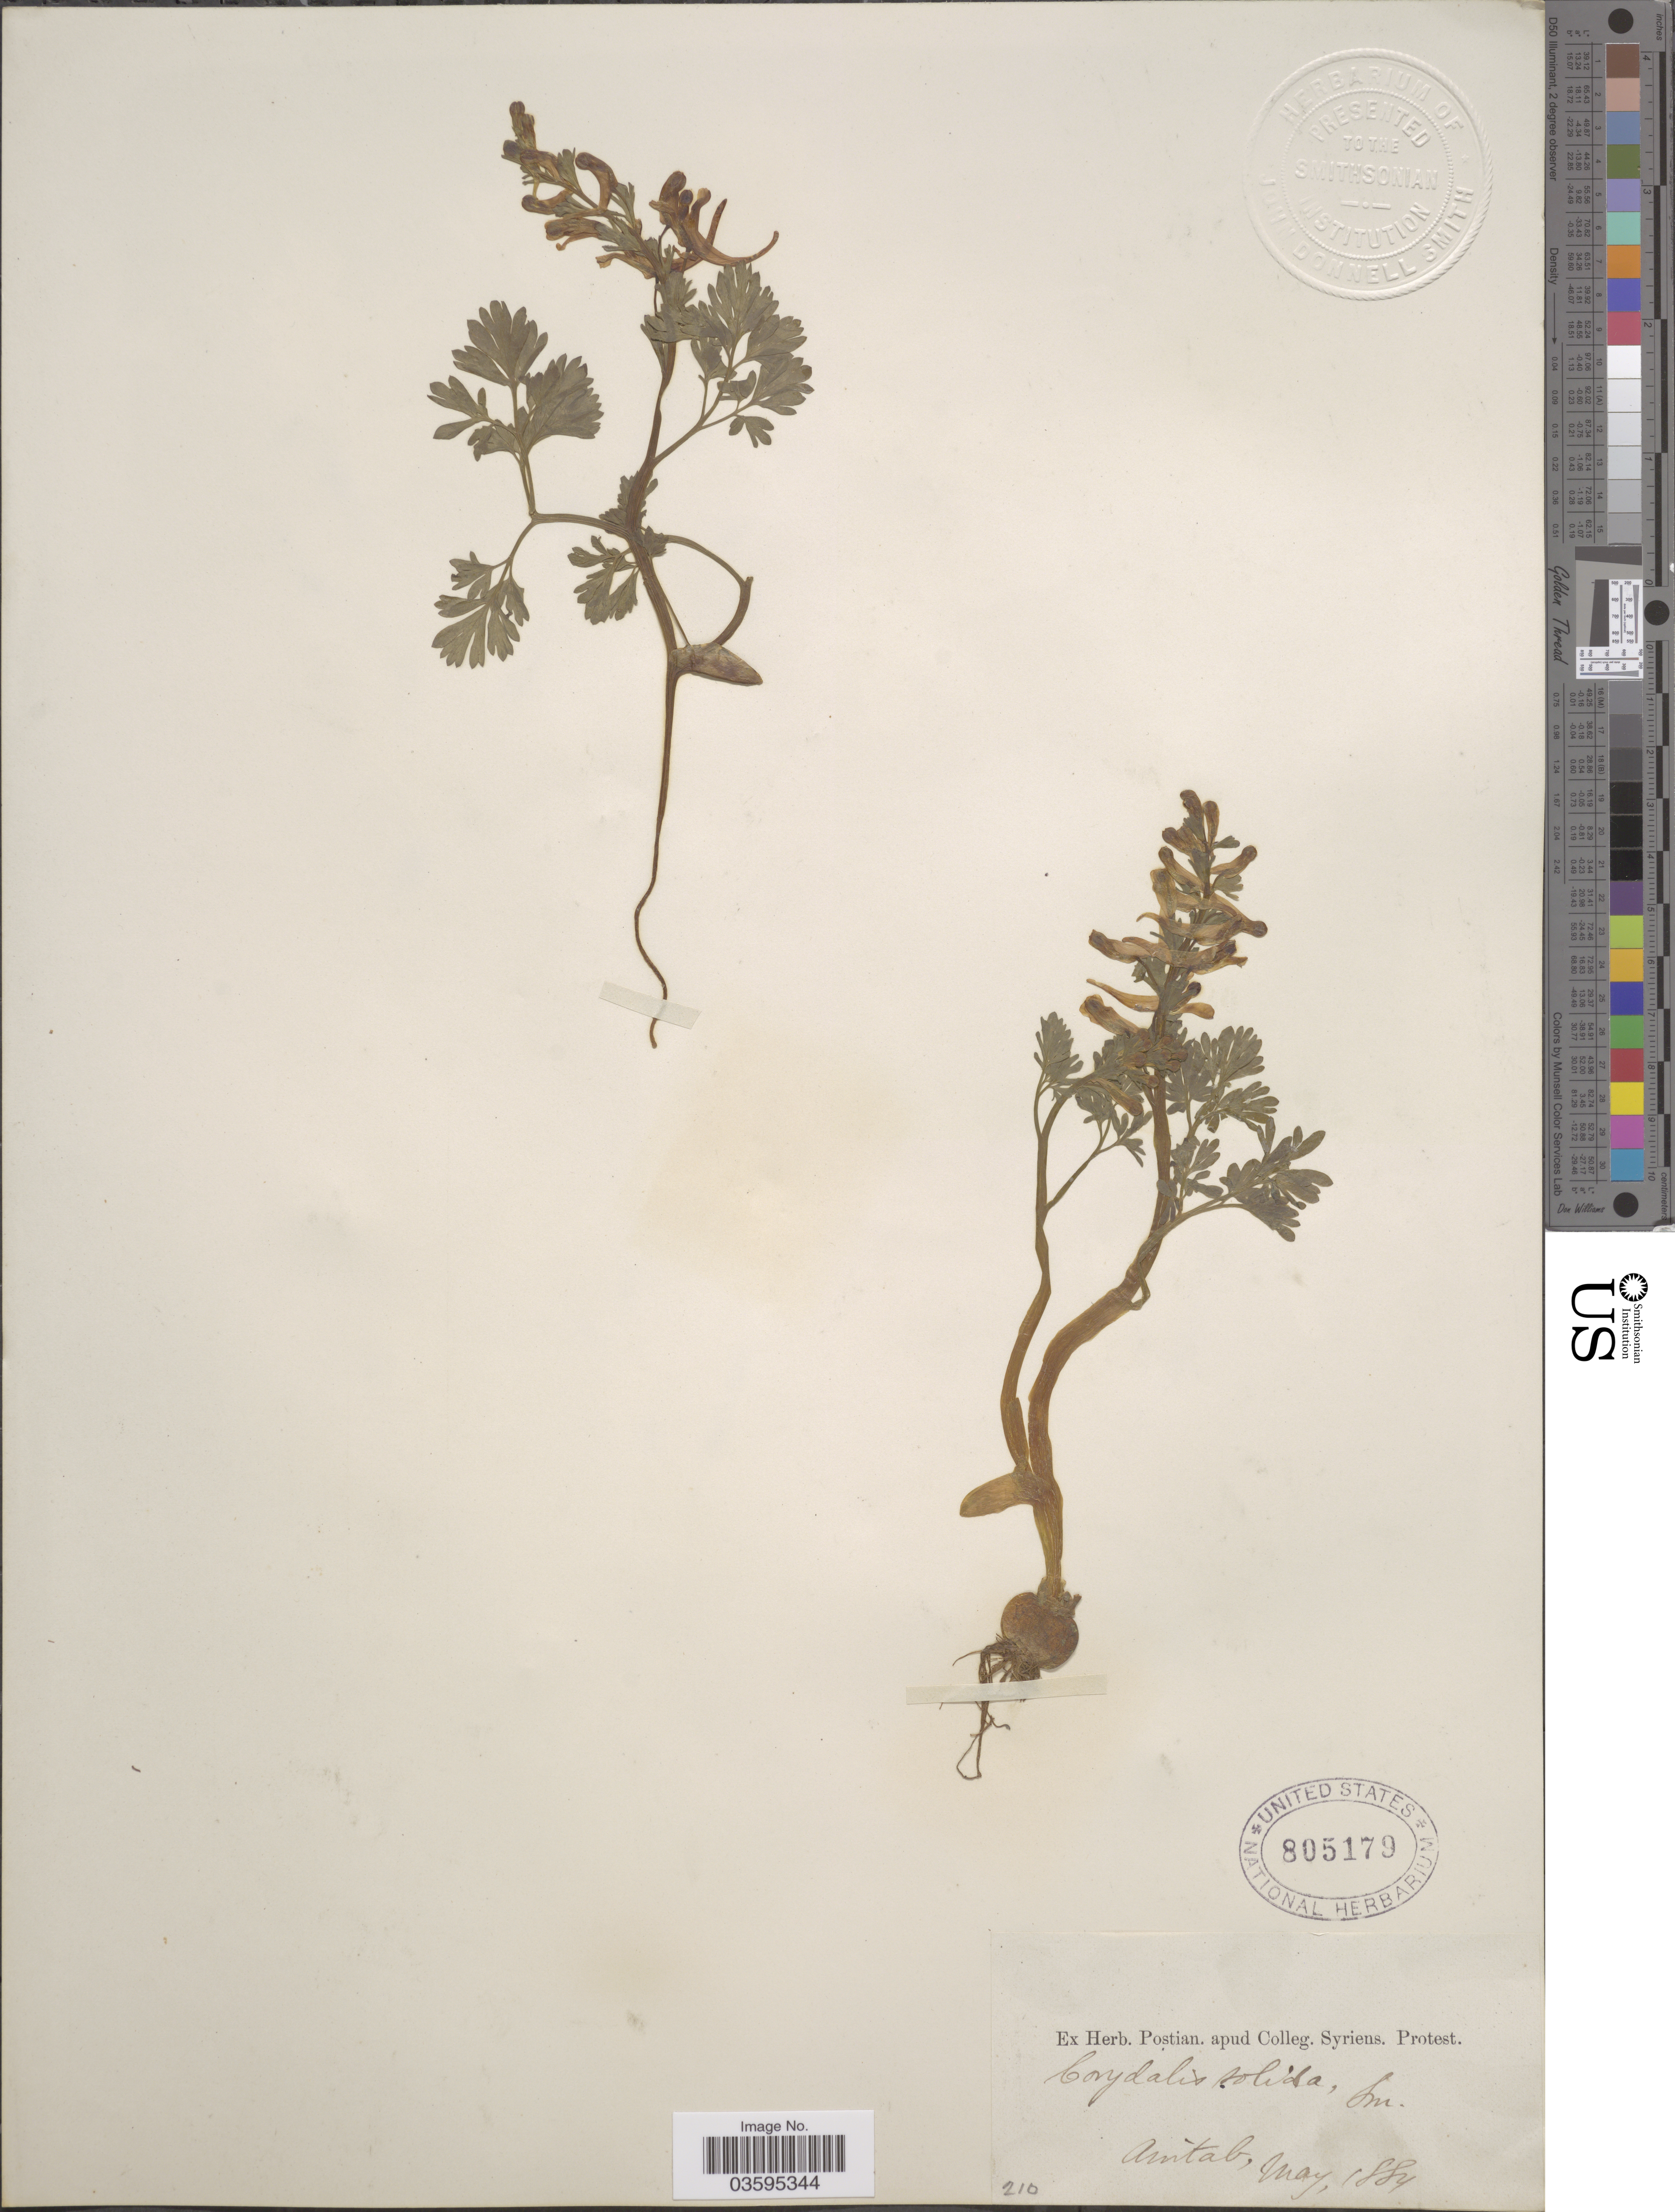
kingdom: Plantae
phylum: Tracheophyta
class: Magnoliopsida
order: Ranunculales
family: Papaveraceae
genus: Corydalis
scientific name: Corydalis solida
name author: (L.) Clairv.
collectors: ex herb. Postian. apud Colleg. Syriens. Protest. USE "Fannie P. A. Shepard" (10308853) AS PRIMARY COLLECTOR INSTEAD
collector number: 210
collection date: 1884-05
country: Turkey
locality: Aintab.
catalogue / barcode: US 805179